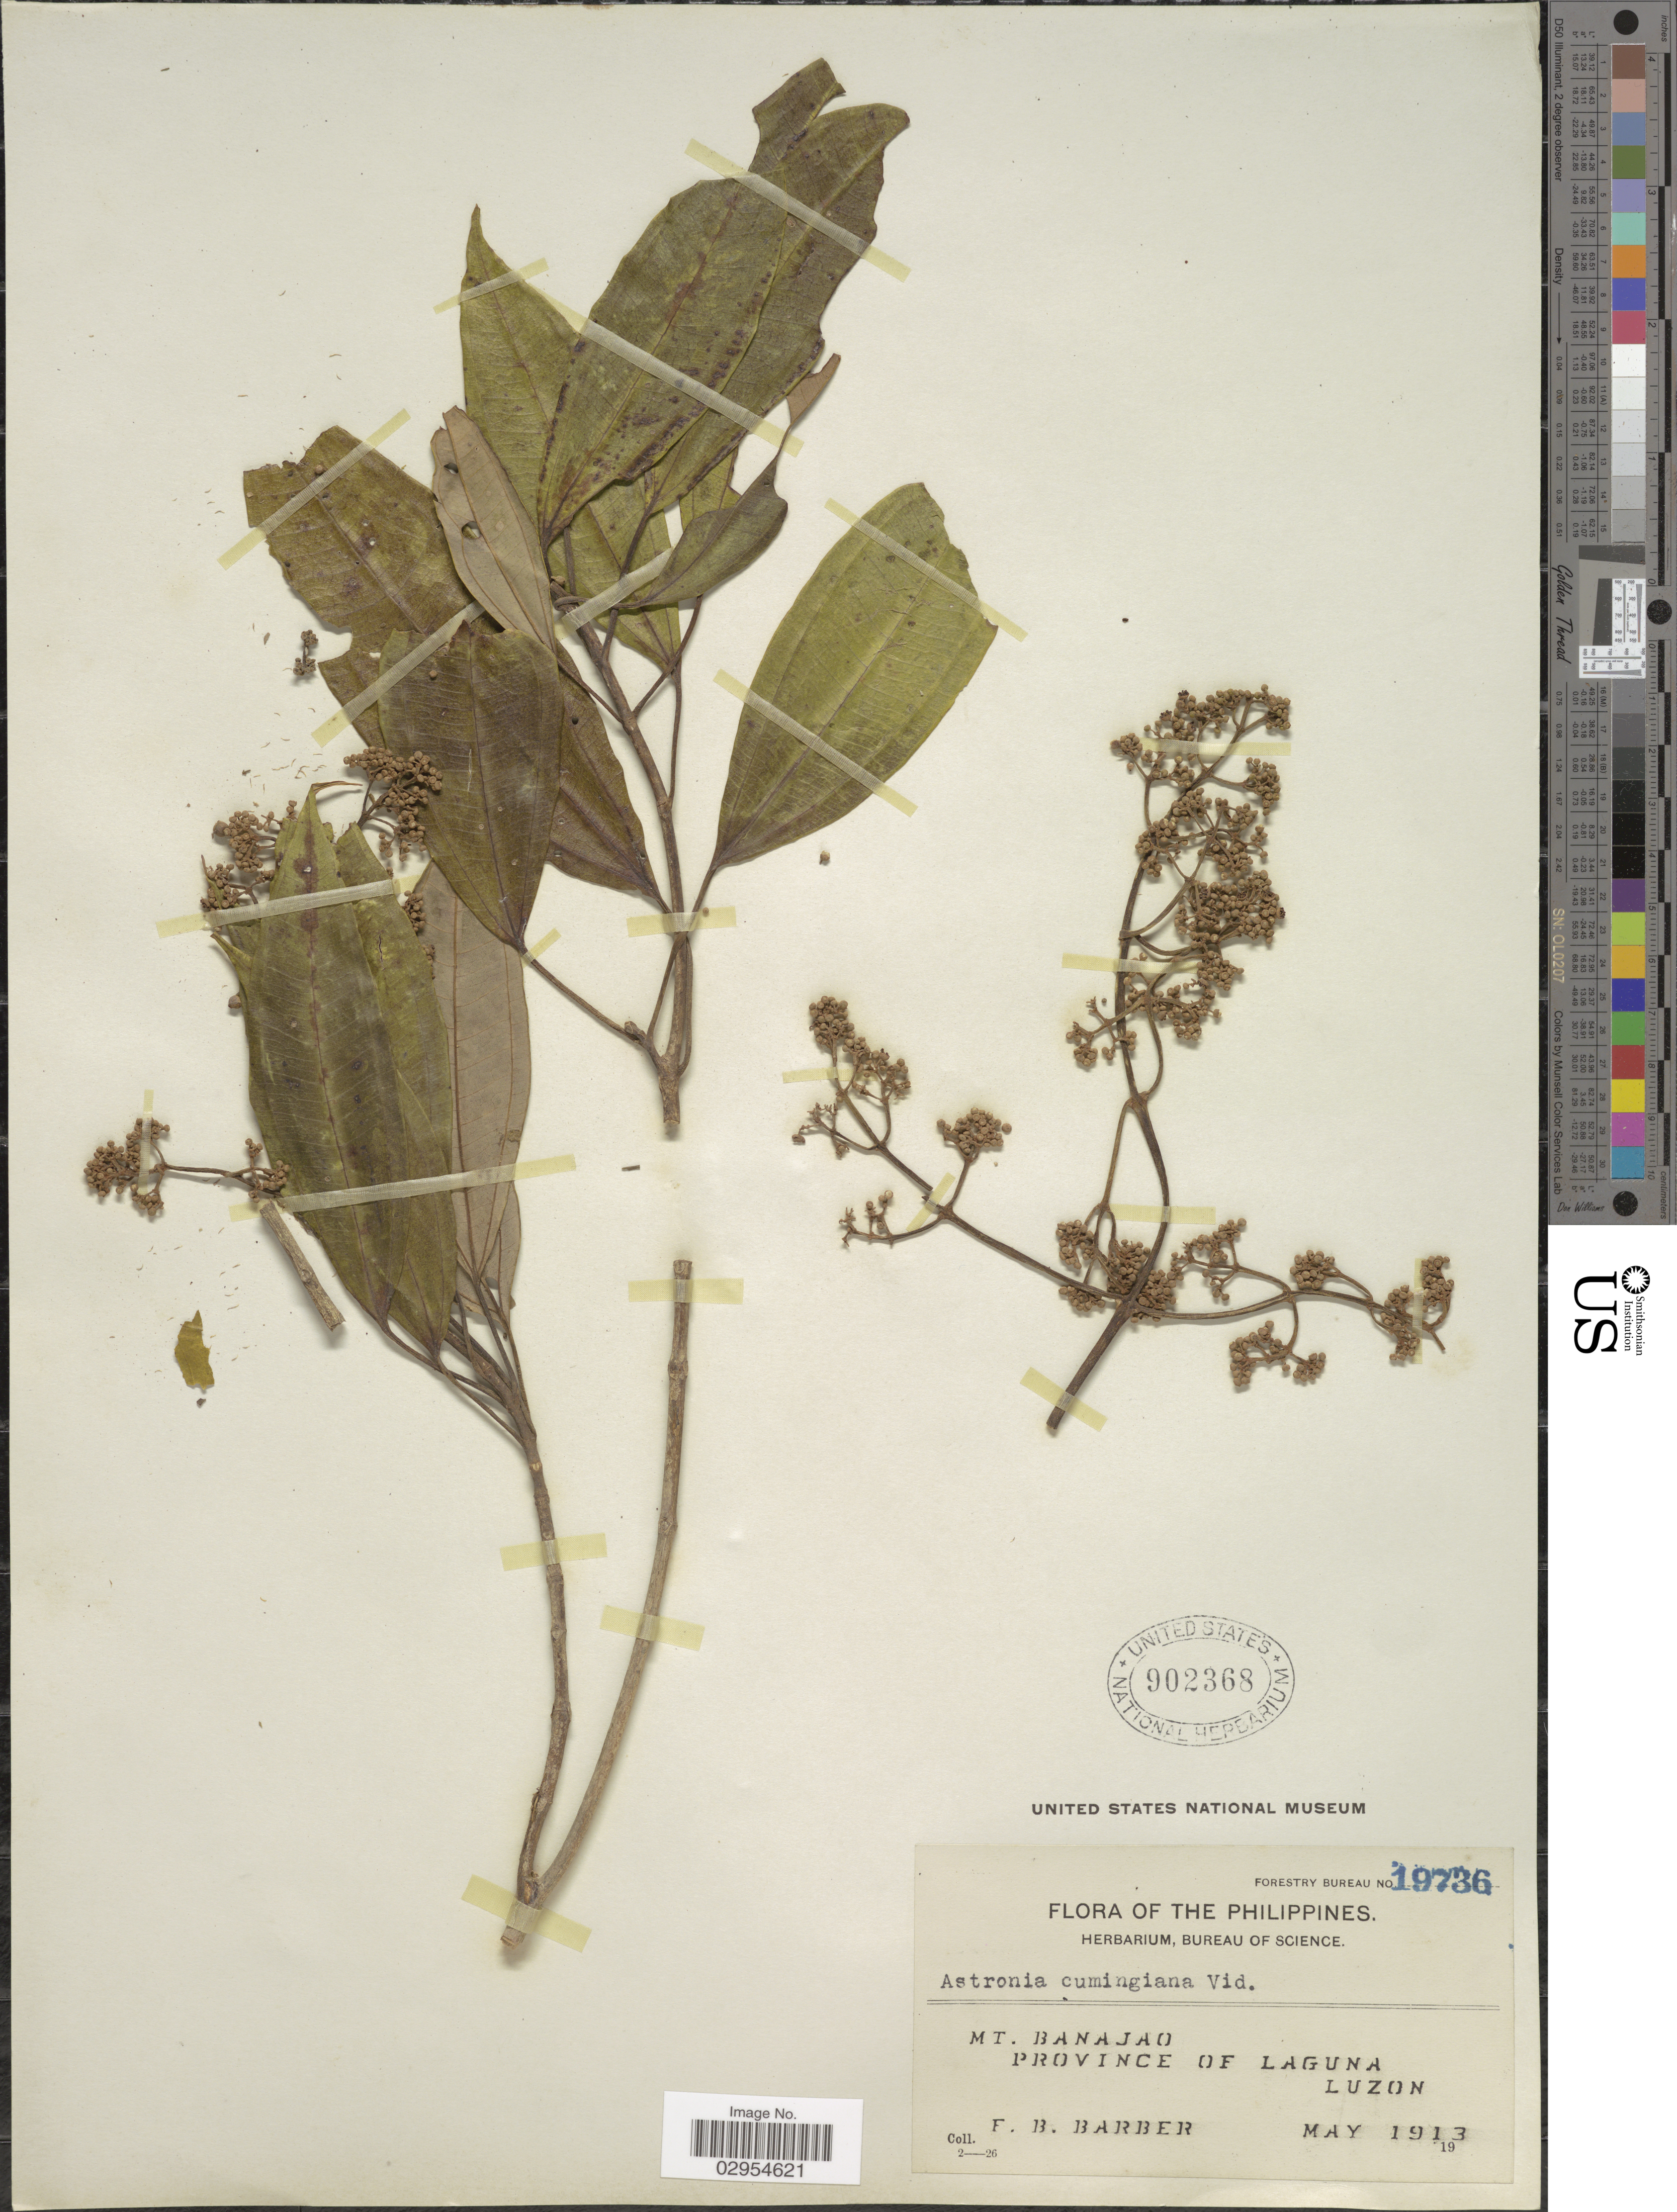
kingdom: Plantae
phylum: Tracheophyta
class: Magnoliopsida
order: Myrtales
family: Melastomataceae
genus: Astronia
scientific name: Astronia cumingiana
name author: S. Vidal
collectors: F. Barber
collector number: Forestry Bureau 19736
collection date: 1913-05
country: Philippines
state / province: Calabarzon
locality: Mt. Banajao. Province of Laguna. Luzon.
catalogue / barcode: US 902368